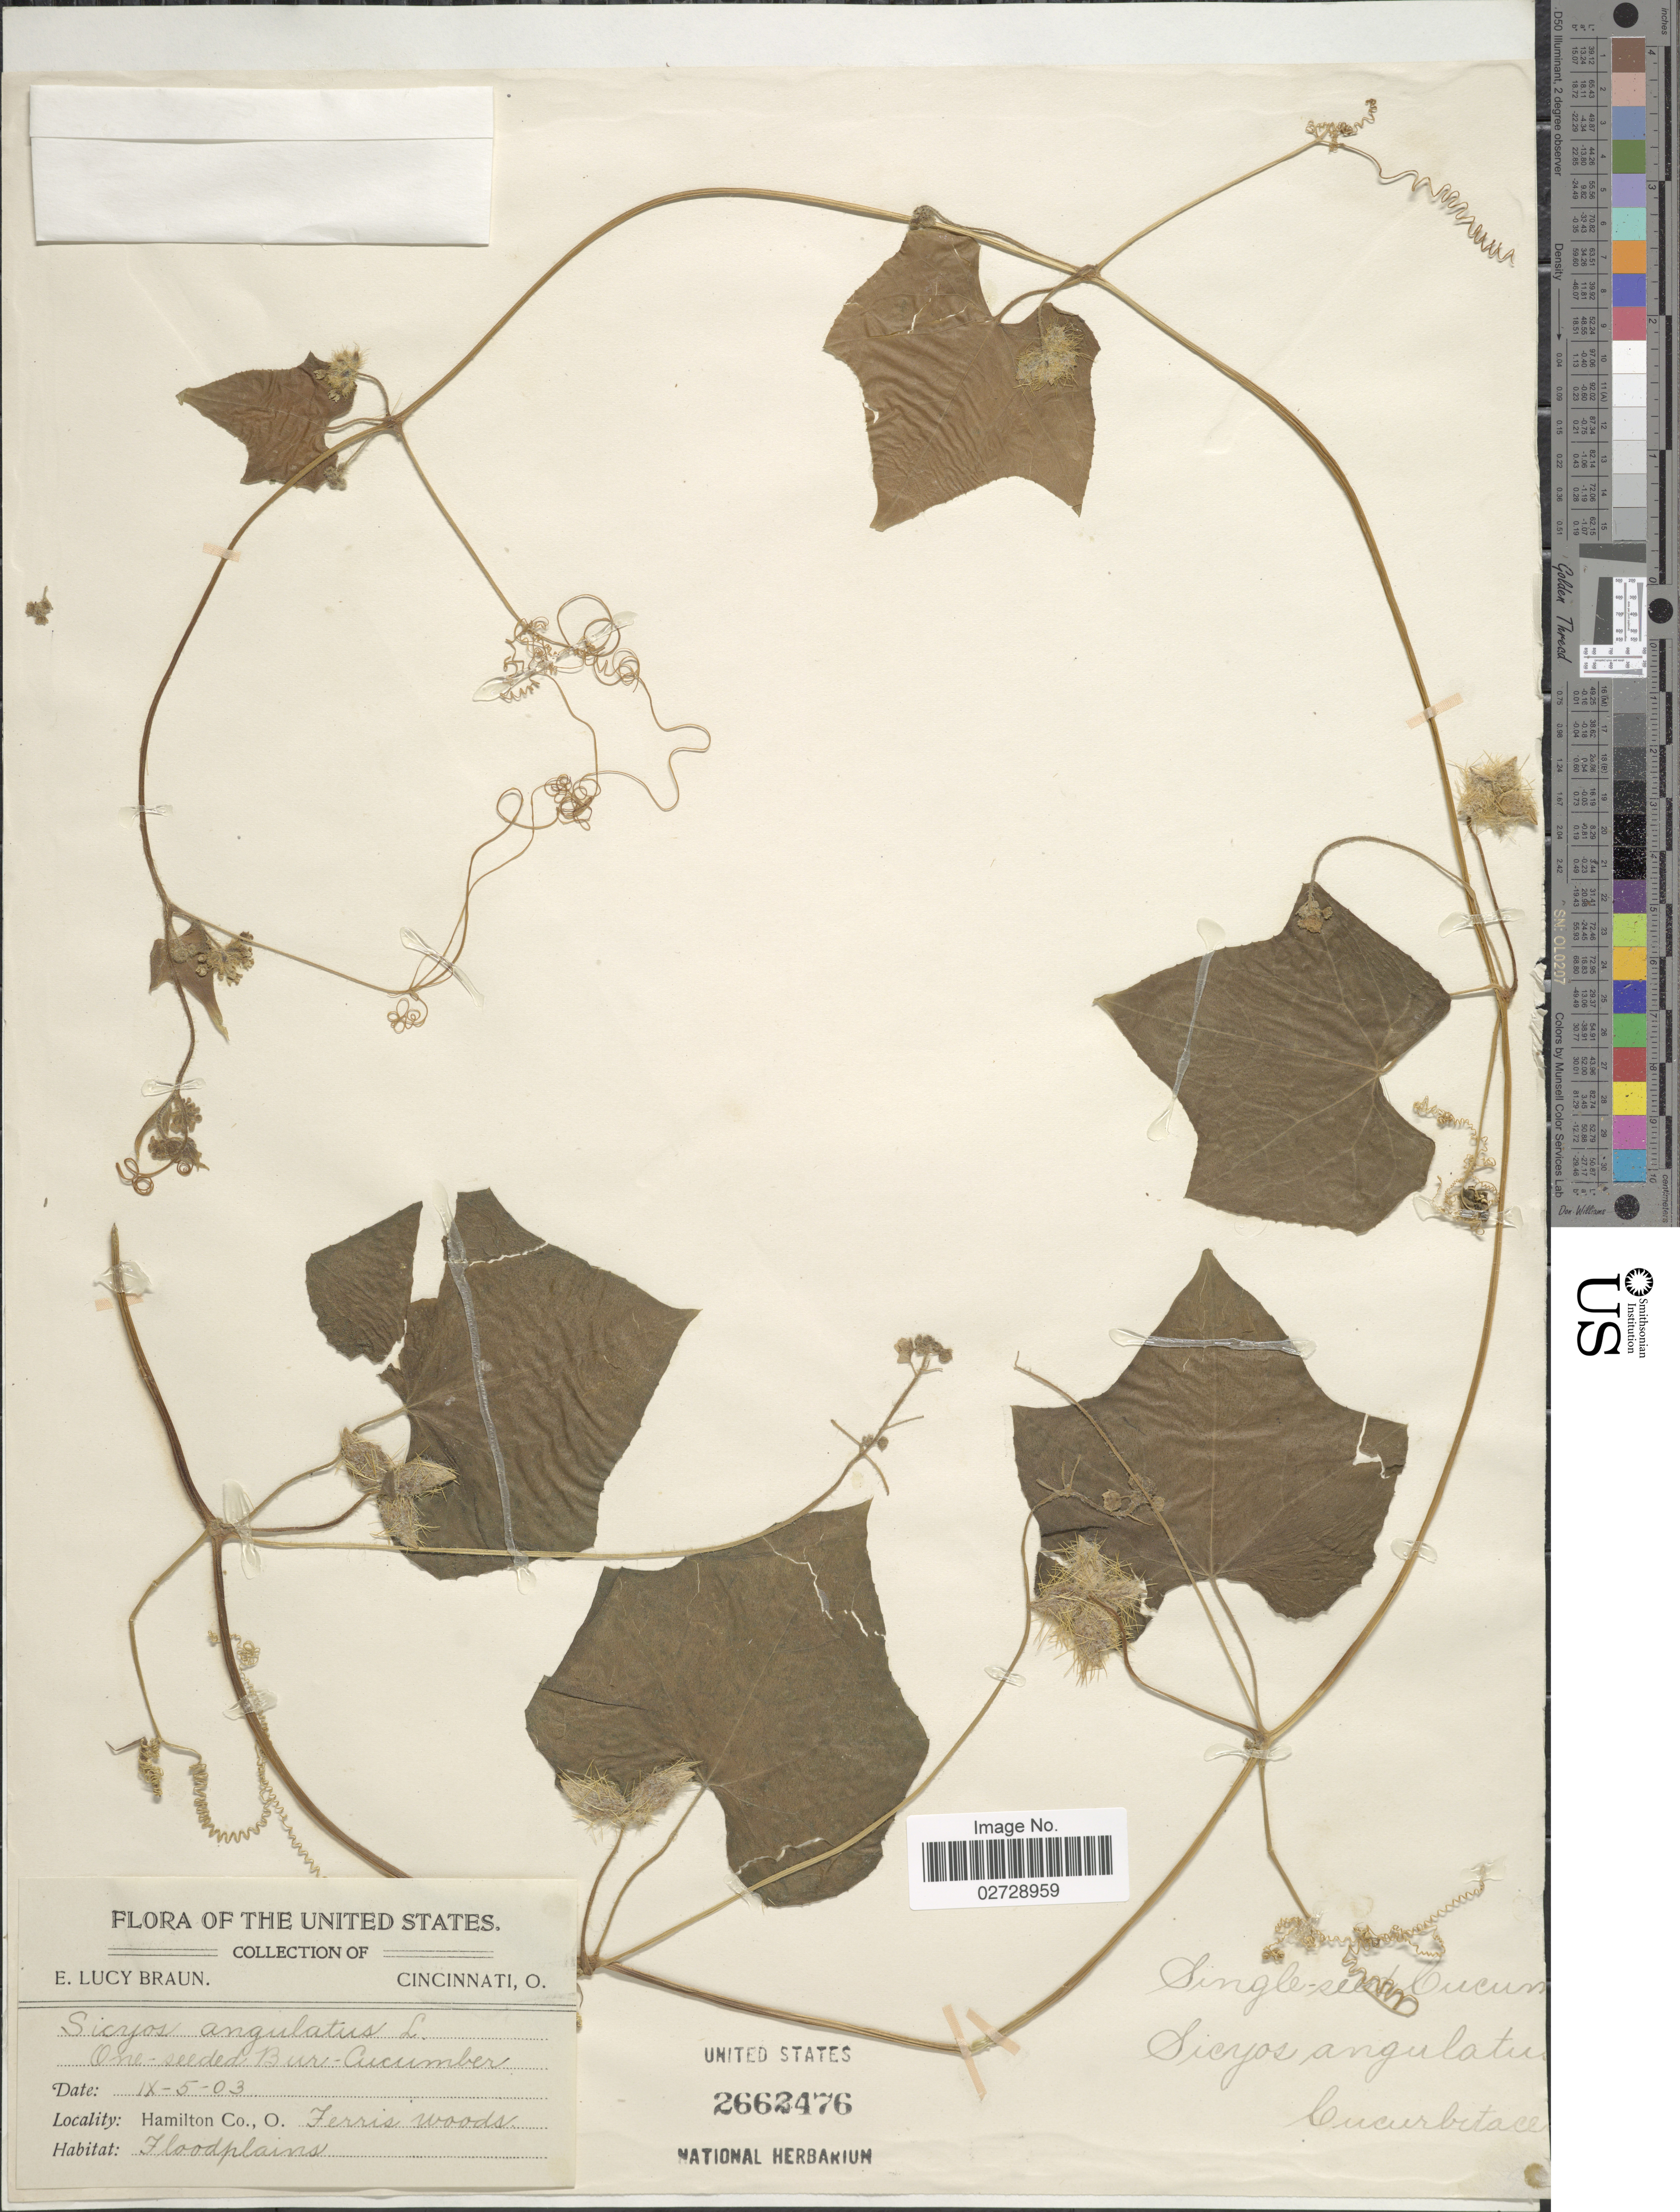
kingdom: Plantae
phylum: Tracheophyta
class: Magnoliopsida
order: Cucurbitales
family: Cucurbitaceae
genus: Sicyos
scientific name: Sicyos angulatus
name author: L.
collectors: E. L. Braun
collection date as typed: Transcribed d/m/y: 5/9/3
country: United States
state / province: Ohio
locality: Hamilton Co., Ferris woods, Floodplains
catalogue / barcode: US 2662476